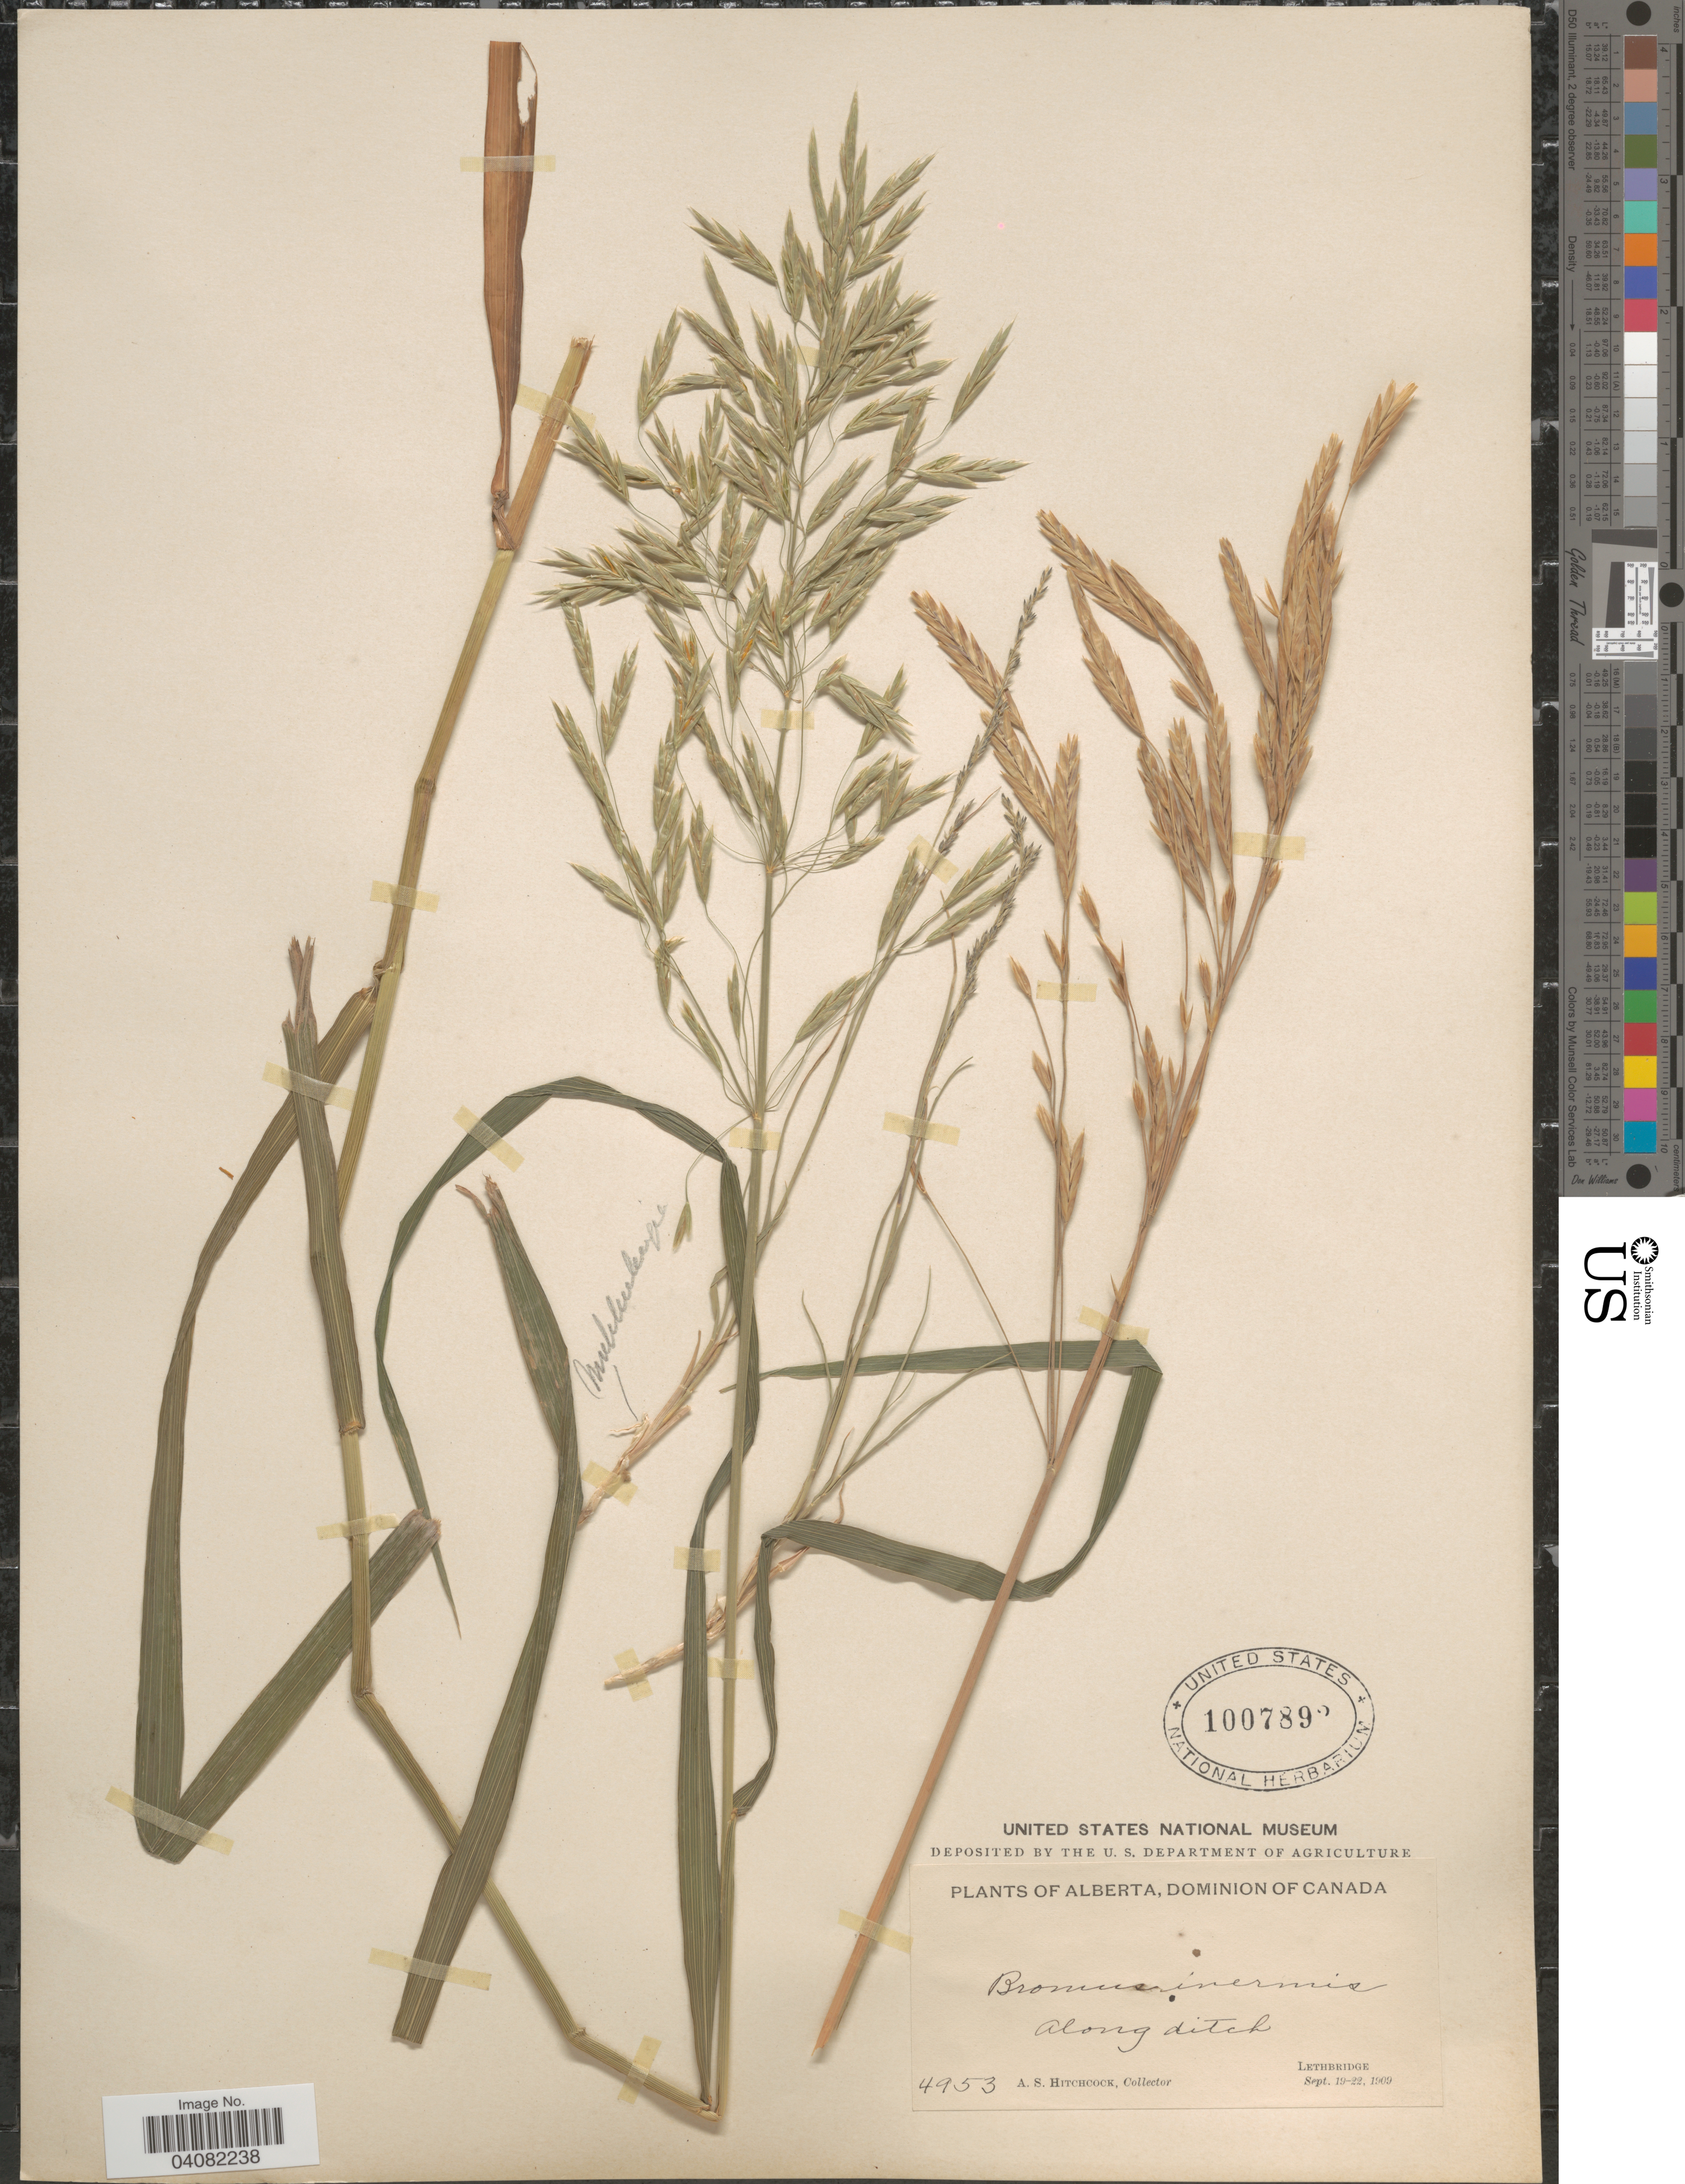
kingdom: Plantae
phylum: Tracheophyta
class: Liliopsida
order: Poales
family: Poaceae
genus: Bromus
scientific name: Bromus inermis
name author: Leyss.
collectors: A. S. Hitchcock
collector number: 4953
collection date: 1909-09-19/1909-09-22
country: Canada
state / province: Alberta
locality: Dominion of Canada. Lethbridge.